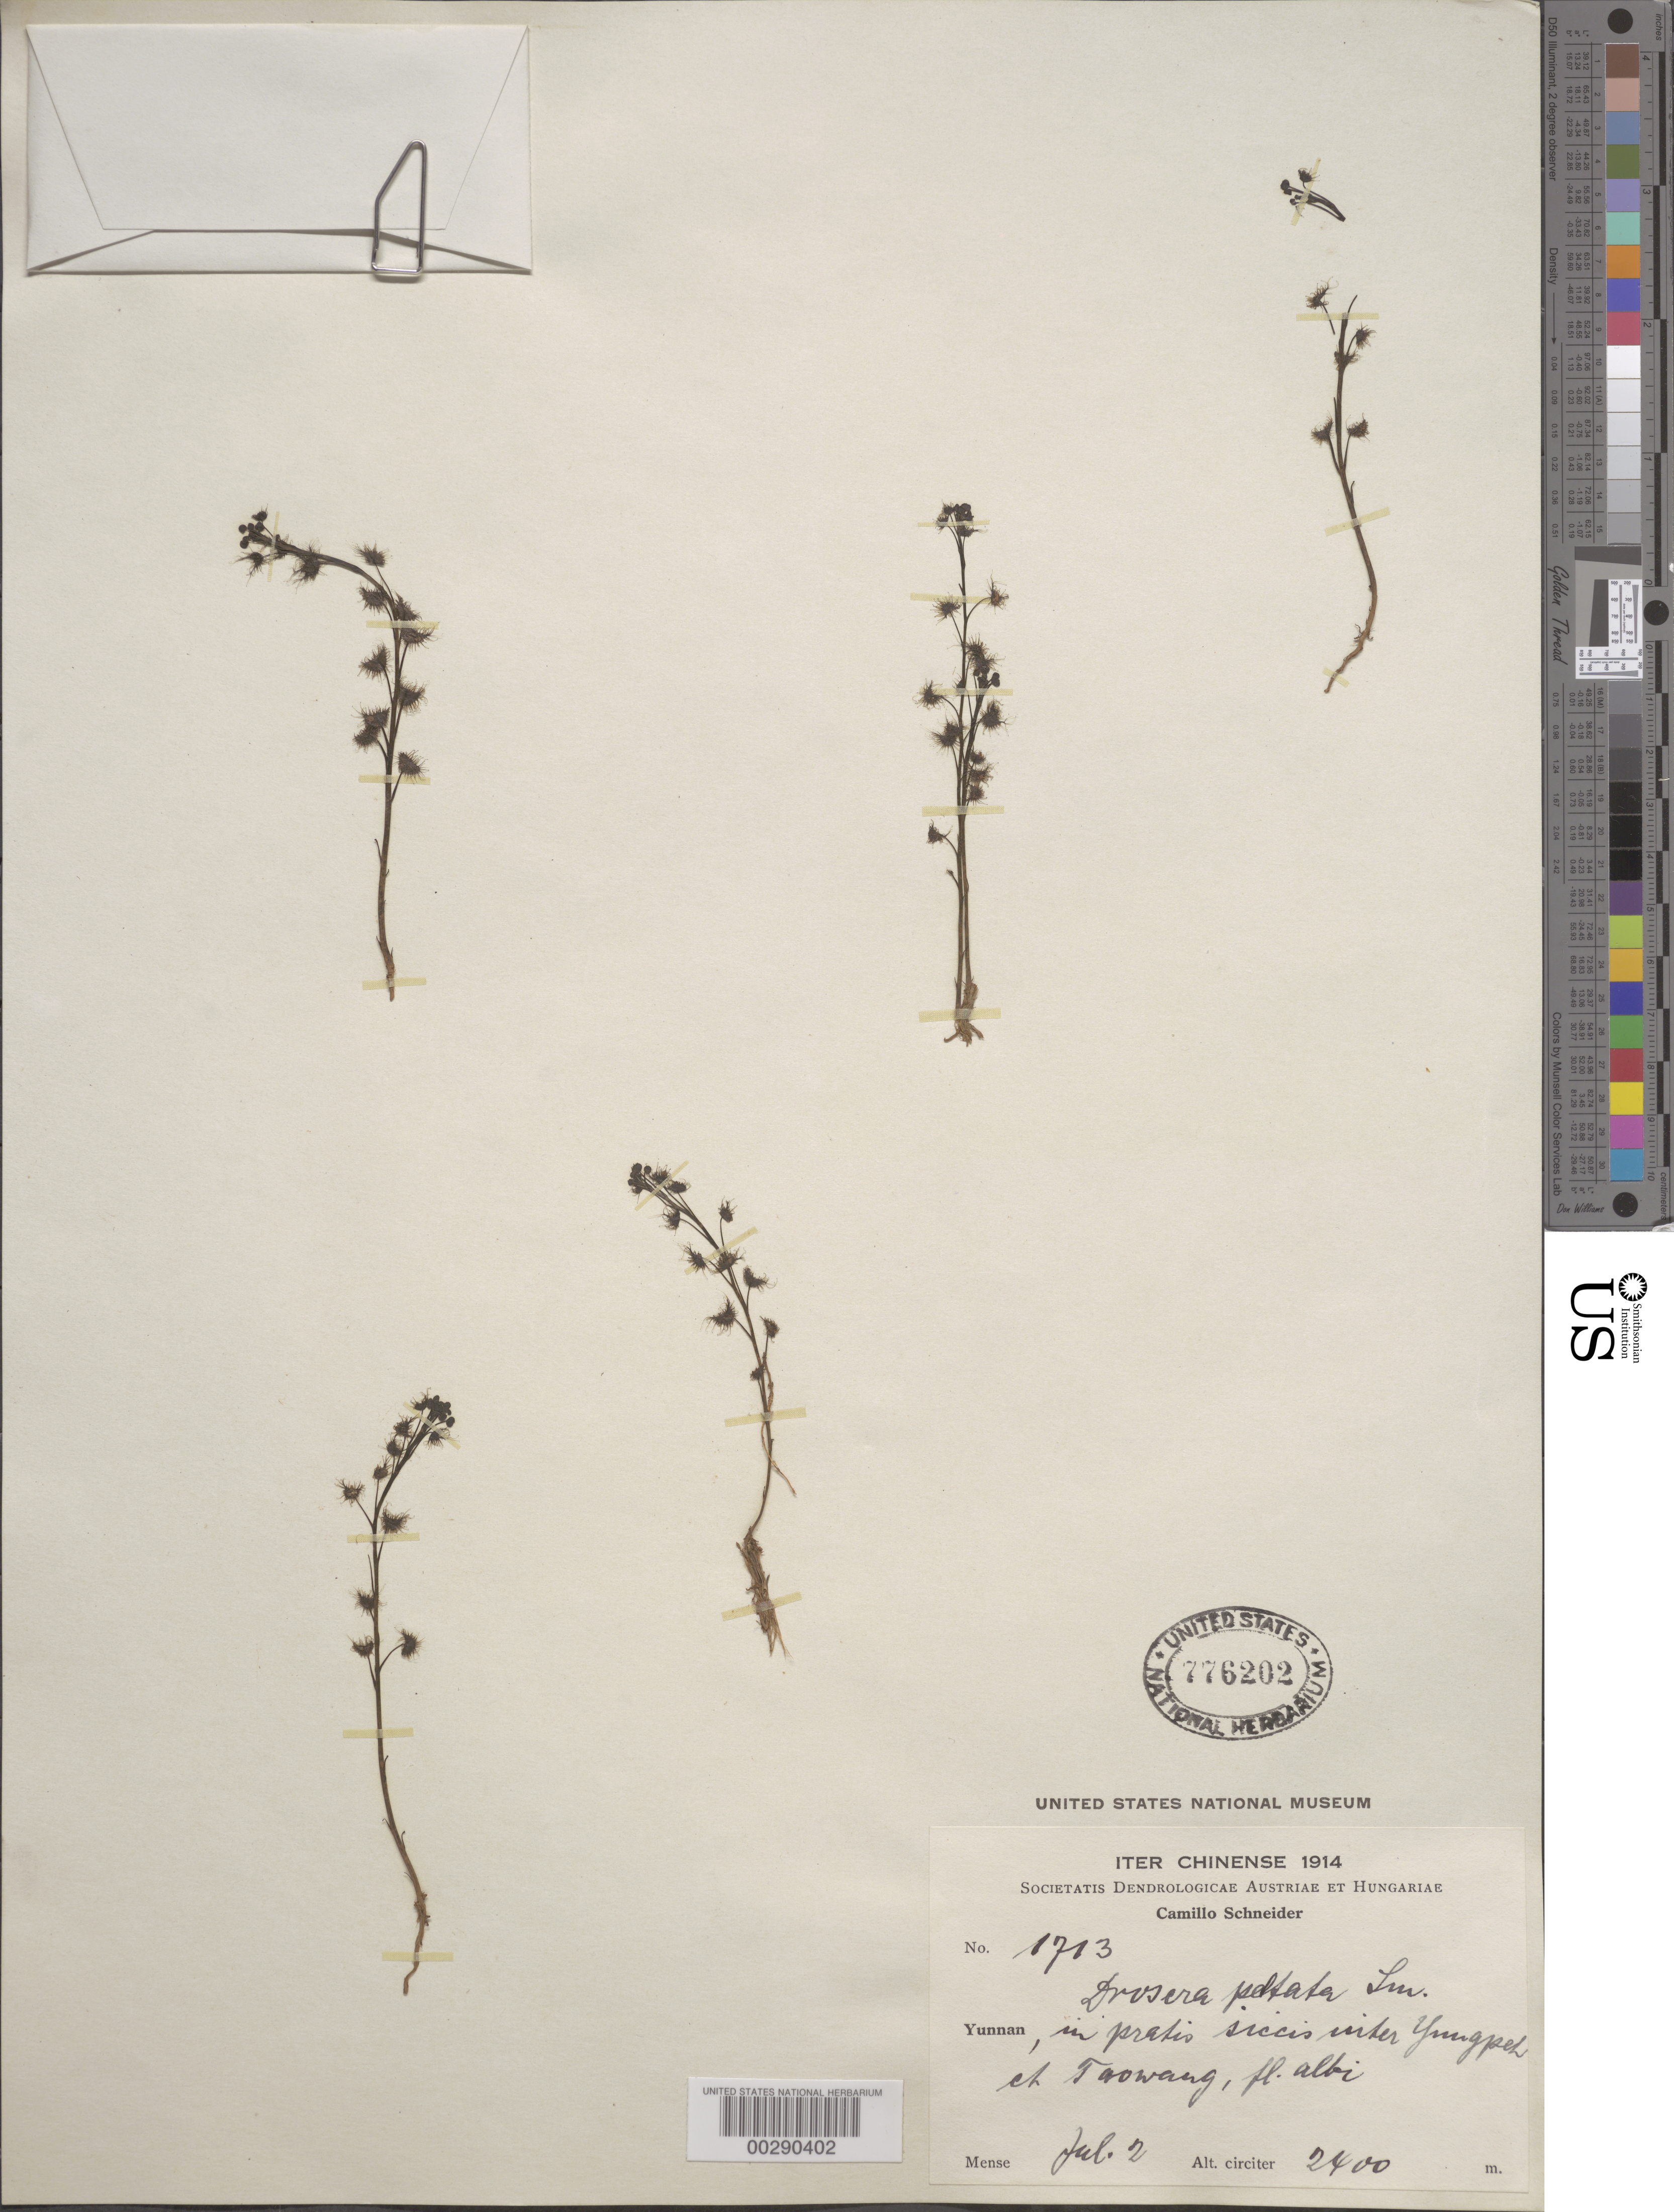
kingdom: Plantae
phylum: Tracheophyta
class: Magnoliopsida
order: Caryophyllales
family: Droseraceae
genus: Drosera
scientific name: Drosera peltata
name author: Sm. ex Willd.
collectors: C. K. Schneider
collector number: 1713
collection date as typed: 02 Jul 1914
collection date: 1914-07-02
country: China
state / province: Yunnan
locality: Yungpah et taowang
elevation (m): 2400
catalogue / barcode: US 776202